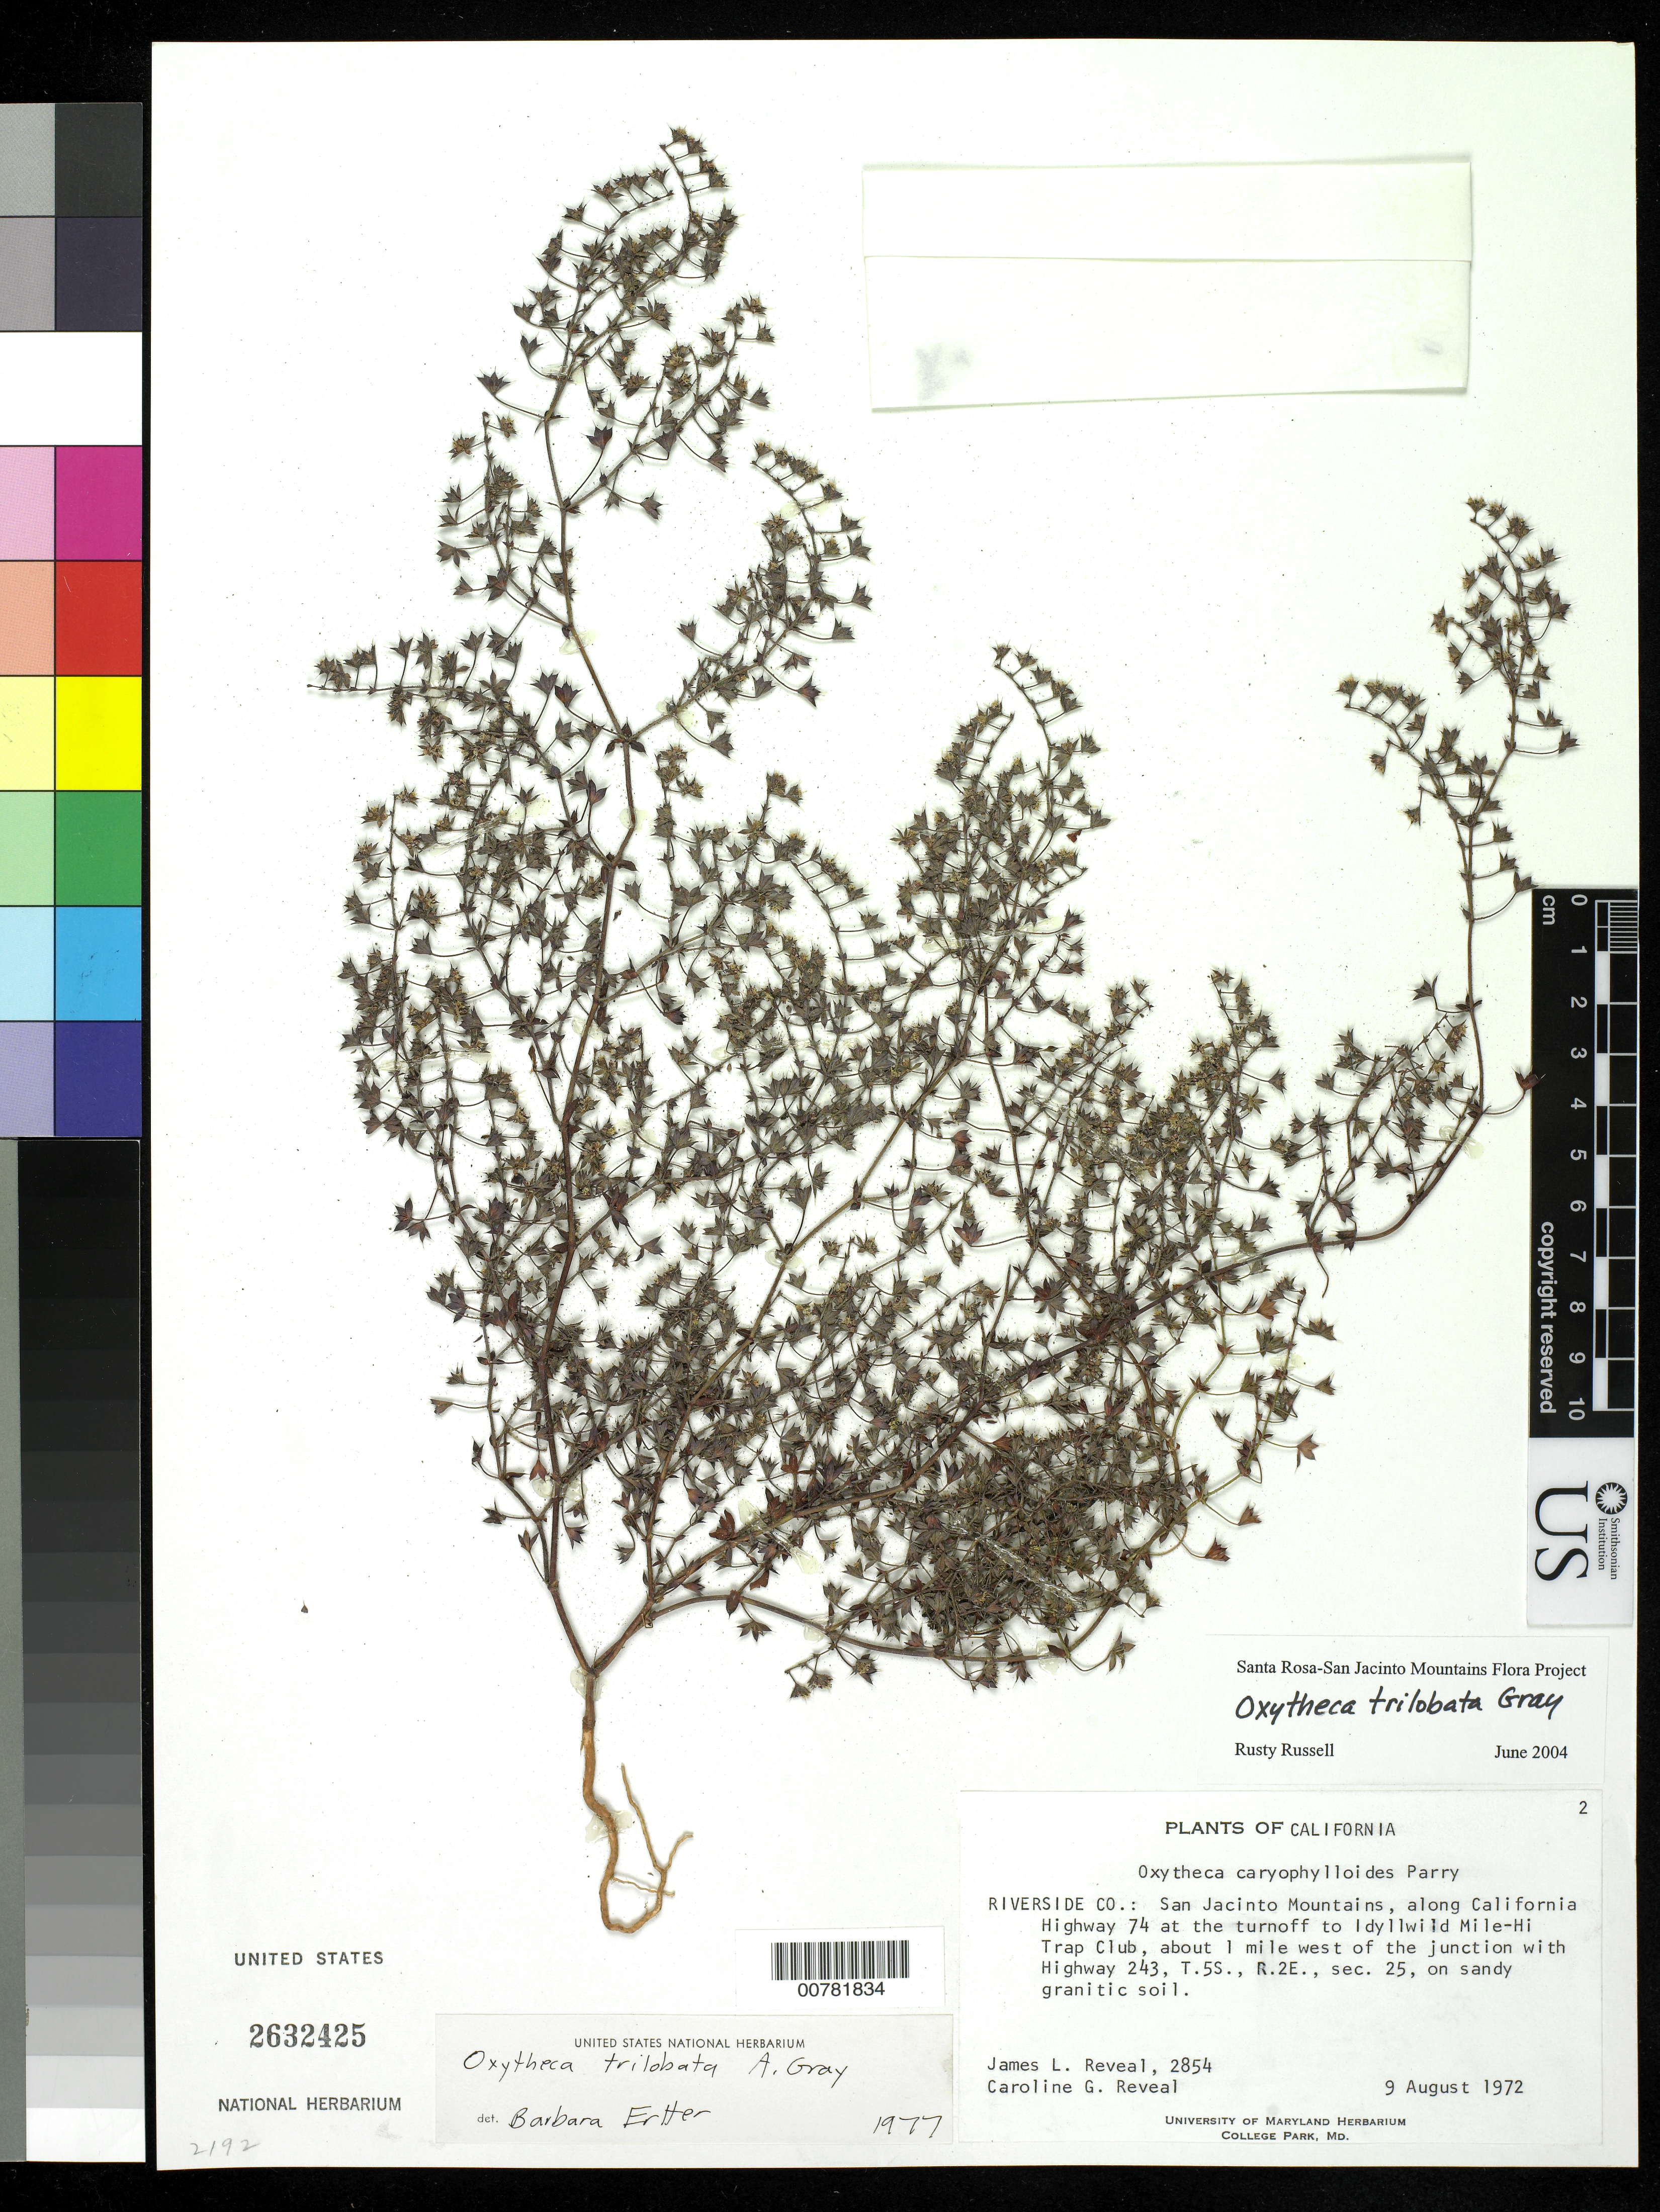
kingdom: Plantae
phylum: Tracheophyta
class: Magnoliopsida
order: Caryophyllales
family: Polygonaceae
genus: Sidotheca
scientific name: Sidotheca trilobata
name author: (A. Gray) Reveal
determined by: Strong, Mark T., (BOT), Smithsonian Institution - National Museum of Natural History (UNITED STATES)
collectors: J. L. Reveal & C. G. Reveal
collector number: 2854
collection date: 1972-08-09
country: United States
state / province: California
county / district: Riverside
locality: Riverside Co.: San Jacinto Mountains, along California Highway 74 at the turnoff to Idyllwild Mile-Hi Trap Club, about 1 mile west of the junction with Highway 243, T.5S., R.2E, sec. 25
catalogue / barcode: US 2632425